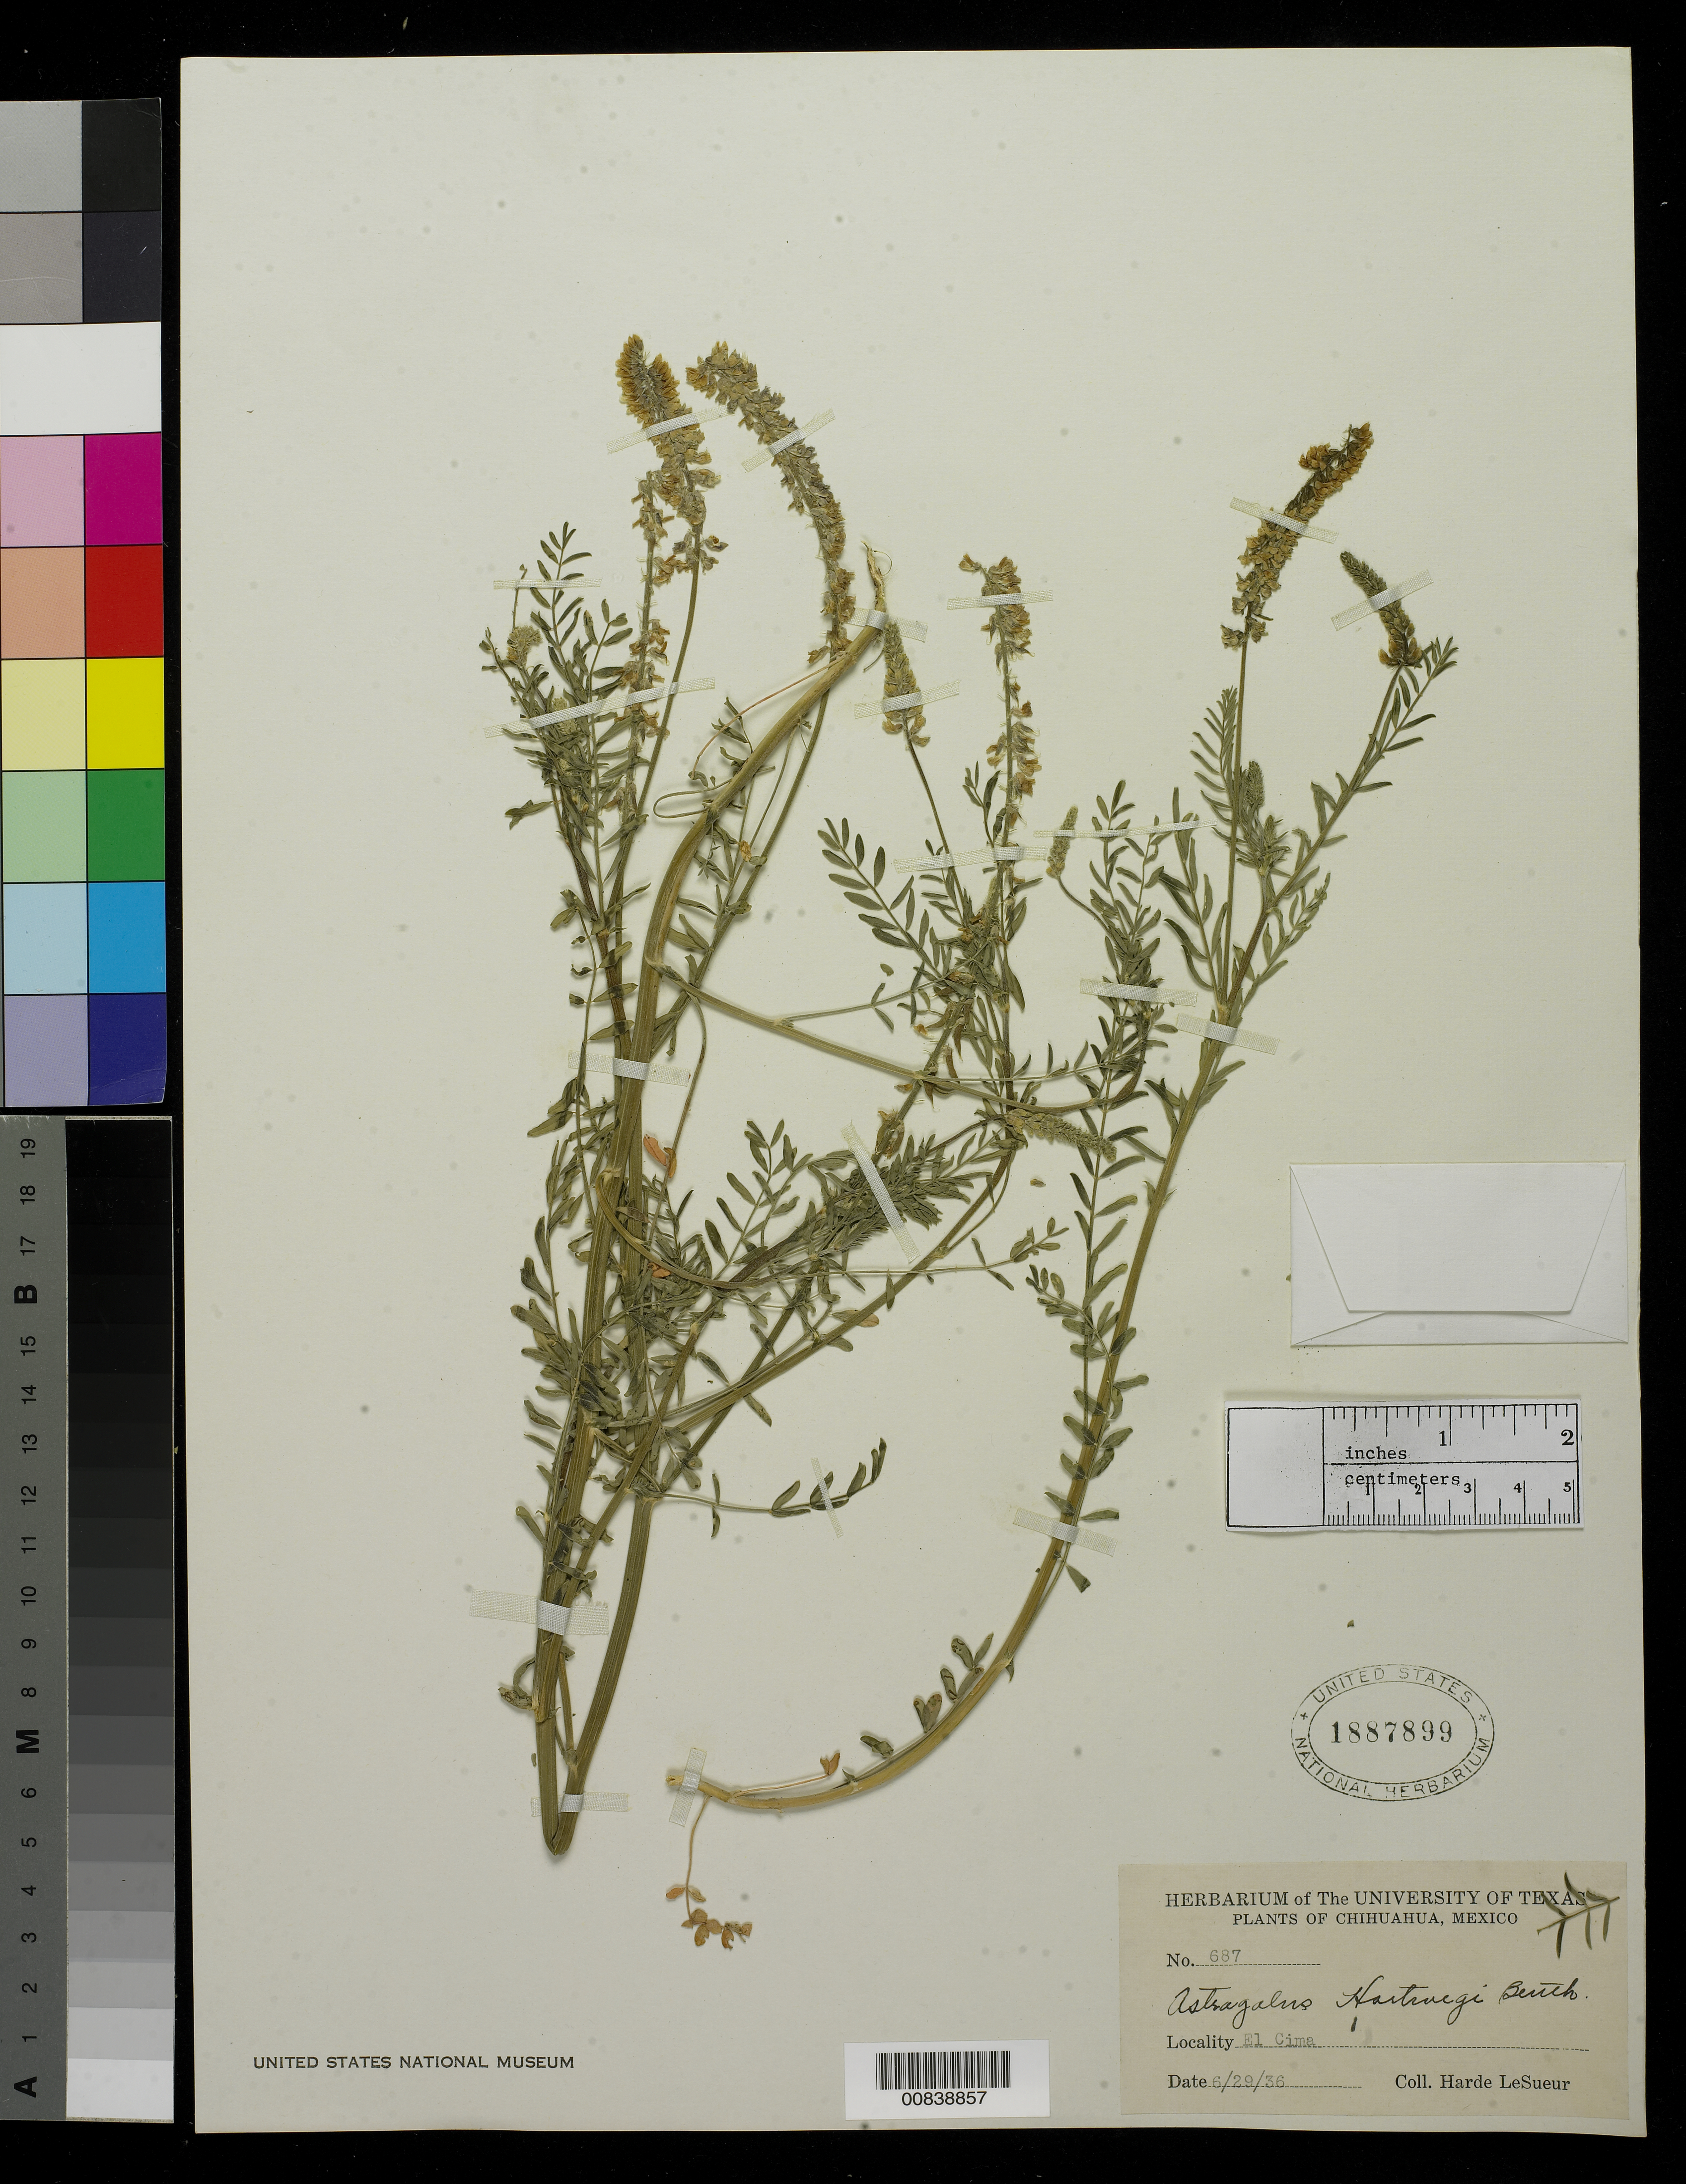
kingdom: Plantae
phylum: Tracheophyta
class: Magnoliopsida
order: Fabales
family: Fabaceae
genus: Astragalus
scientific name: Astragalus hartwegii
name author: Benth.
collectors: D. H. LeSueur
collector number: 687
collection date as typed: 29 Jun 1936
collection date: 1936-06-29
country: Mexico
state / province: Chihuahua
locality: El Cima.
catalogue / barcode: US 1887899